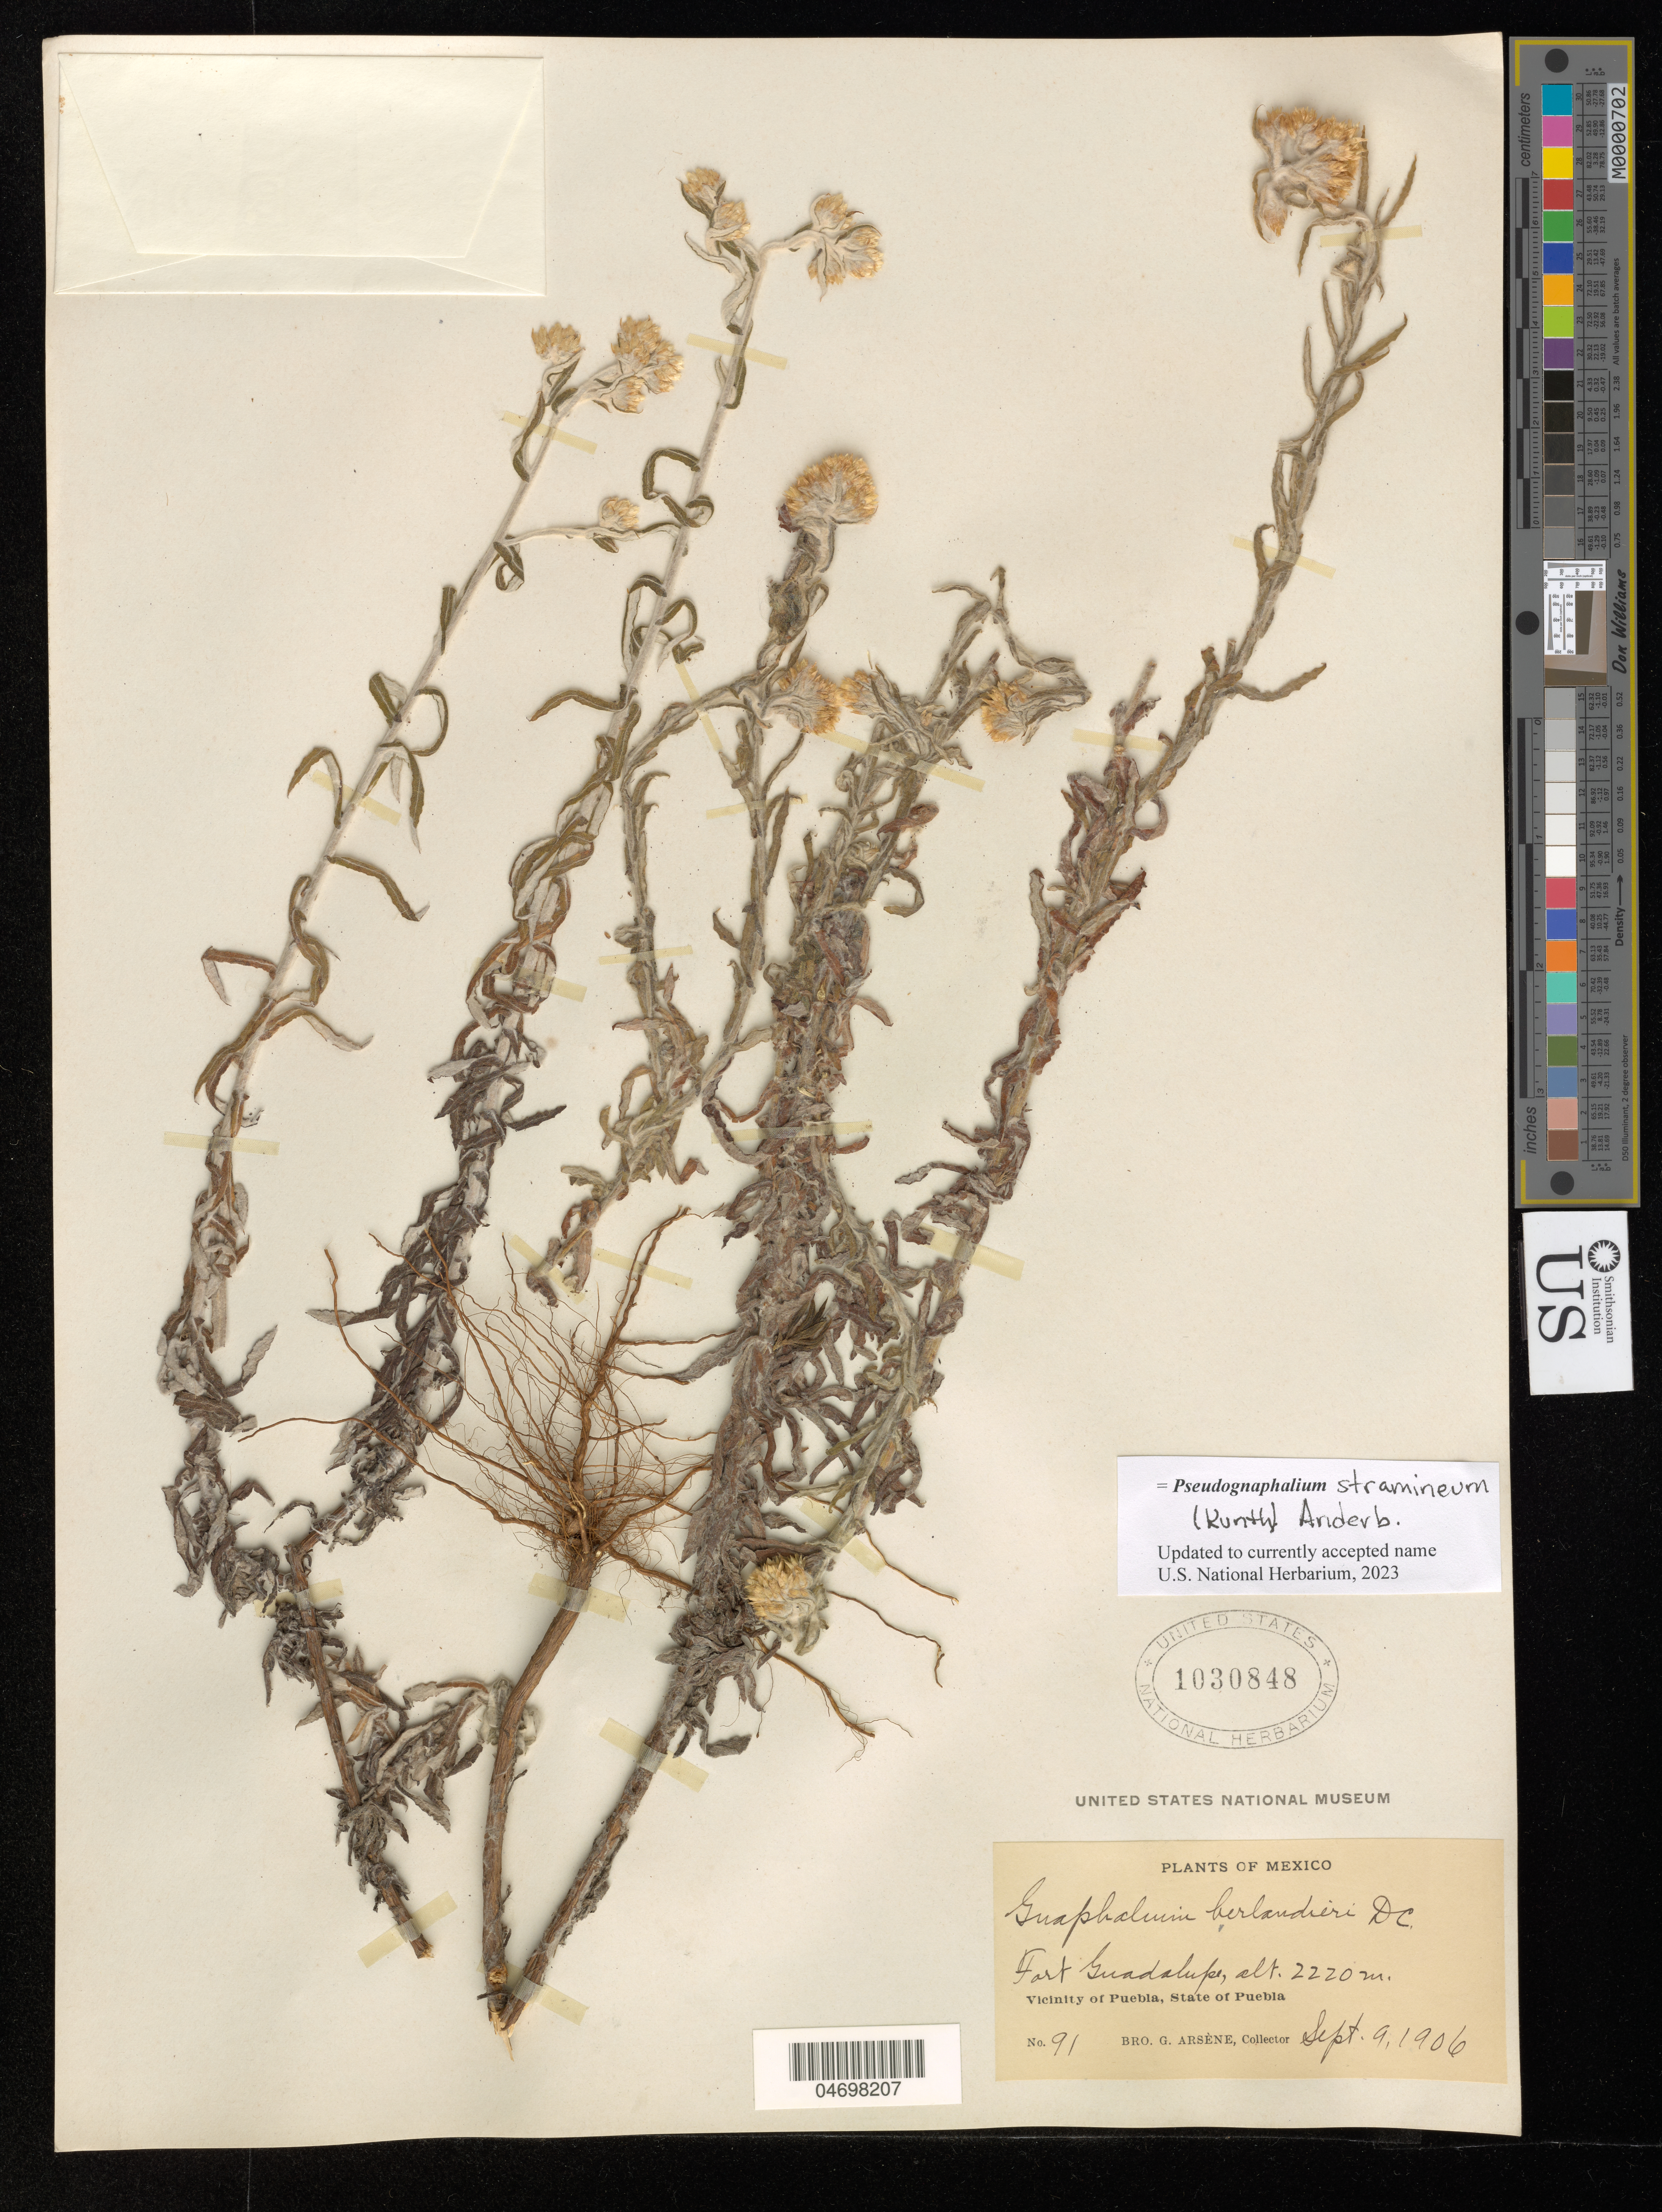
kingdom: Plantae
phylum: Tracheophyta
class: Magnoliopsida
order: Asterales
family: Asteraceae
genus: Pseudognaphalium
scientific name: Pseudognaphalium stramineum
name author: (Kunth) Anderb.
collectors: Bro. G. Arsène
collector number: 91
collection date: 1906-09-09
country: Mexico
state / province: Puebla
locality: Fort Guadalupe. Vicinity of Puebla,.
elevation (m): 2220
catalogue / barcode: US 1030848